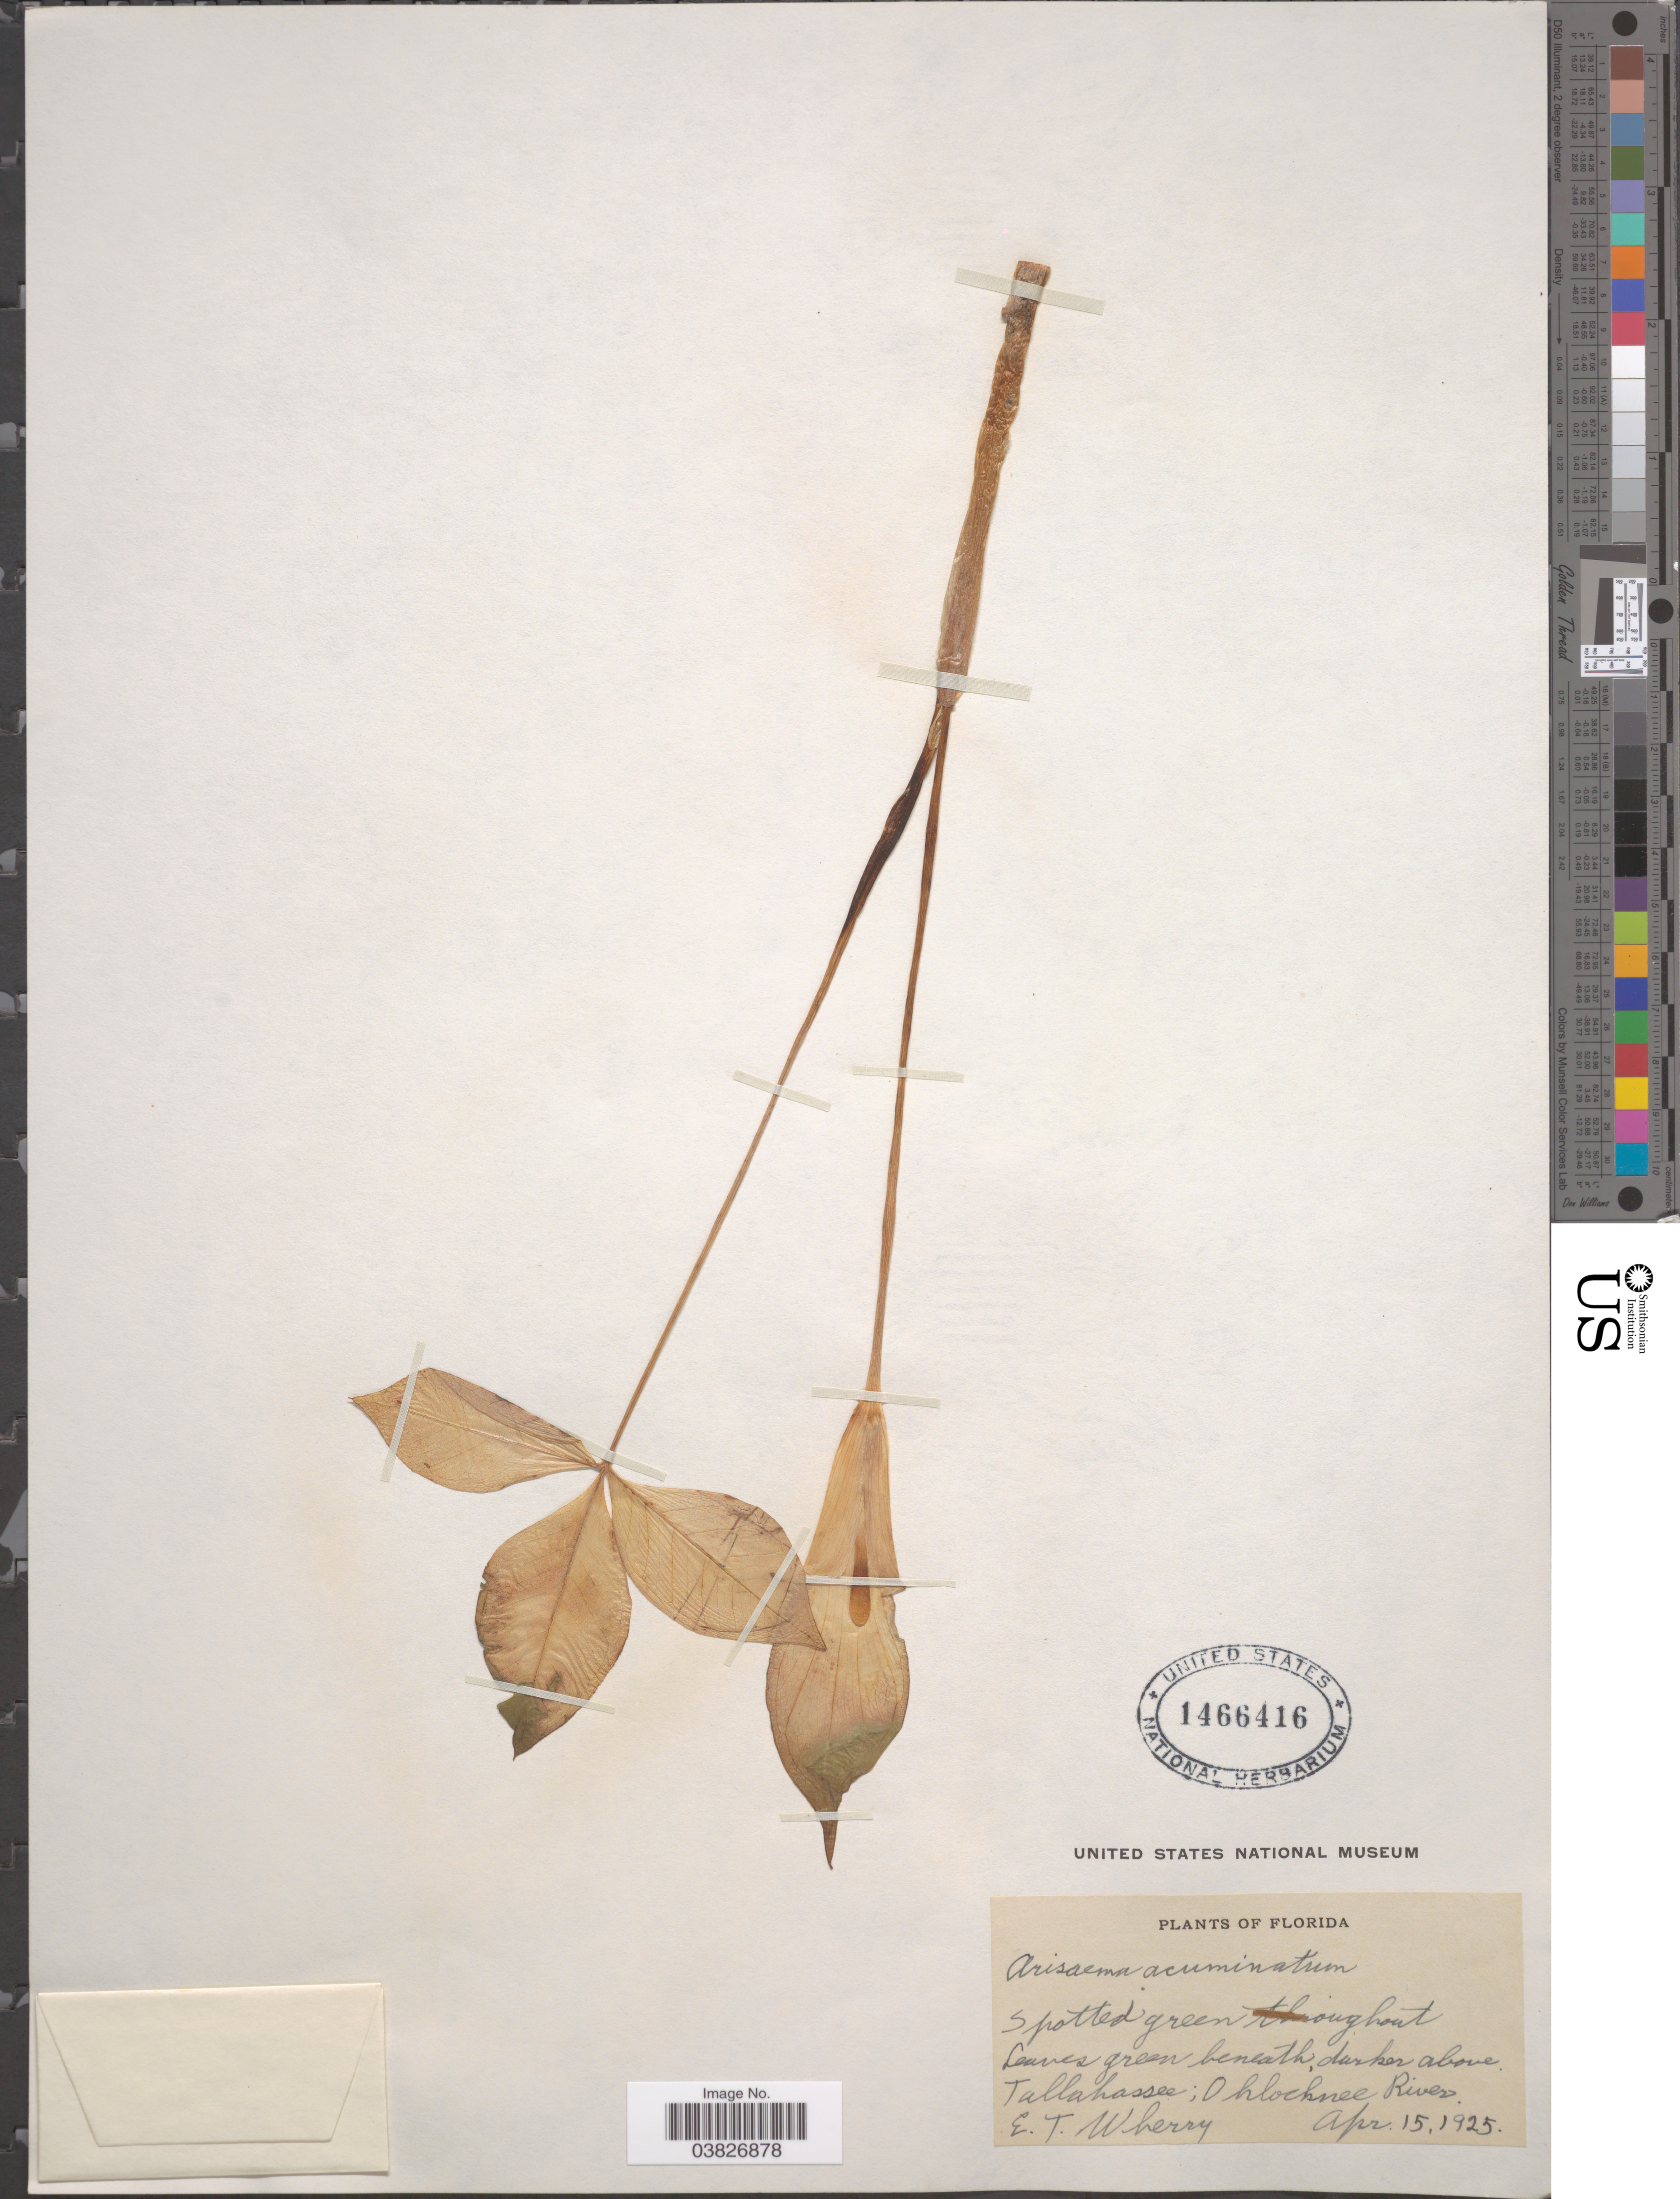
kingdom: Plantae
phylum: Tracheophyta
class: Liliopsida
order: Alismatales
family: Araceae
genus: Arisaema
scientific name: Arisaema acuminatum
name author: Small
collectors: E. T. Wherry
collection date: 1925-04-15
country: United States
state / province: Florida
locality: Above Tallahassee; Ohlochnee River.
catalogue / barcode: US 1466416